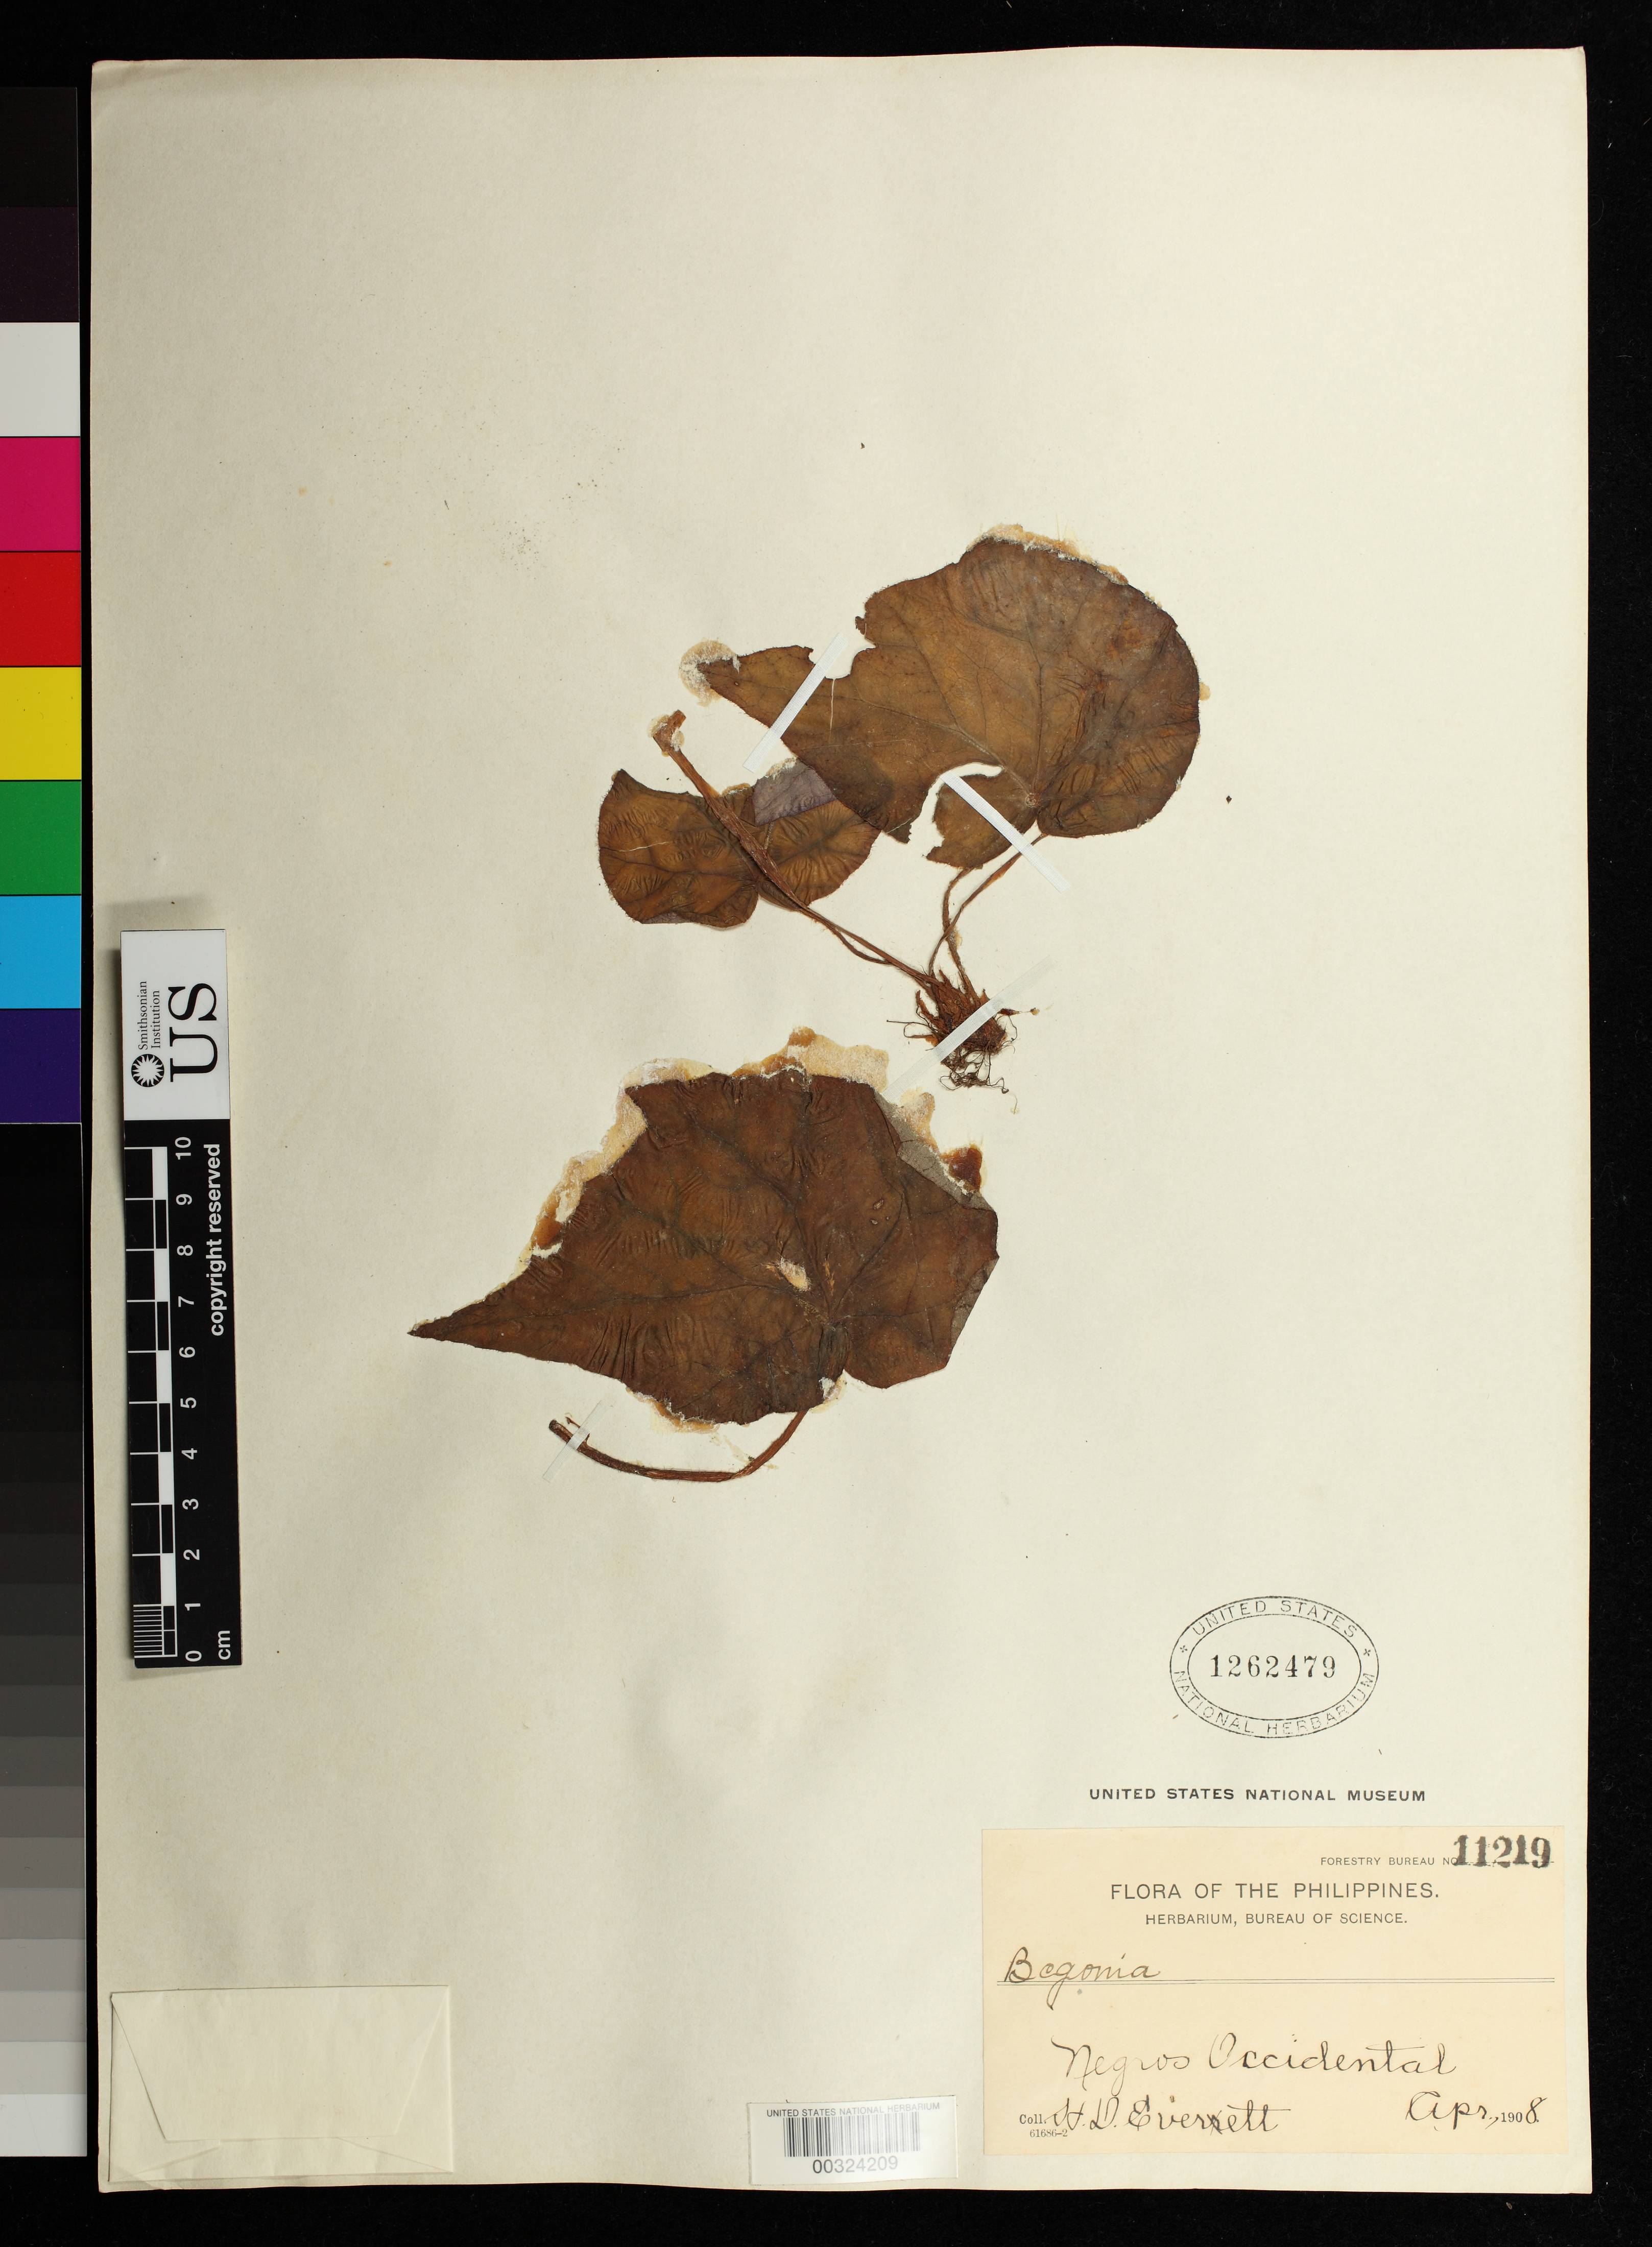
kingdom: Plantae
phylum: Tracheophyta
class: Magnoliopsida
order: Cucurbitales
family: Begoniaceae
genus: Begonia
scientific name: Begonia sp.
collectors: H. Everett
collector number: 11219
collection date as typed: Apr 1908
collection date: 1908-04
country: Philippines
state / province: Central Visayas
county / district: Negros Oriental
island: Negros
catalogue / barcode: US 1262479